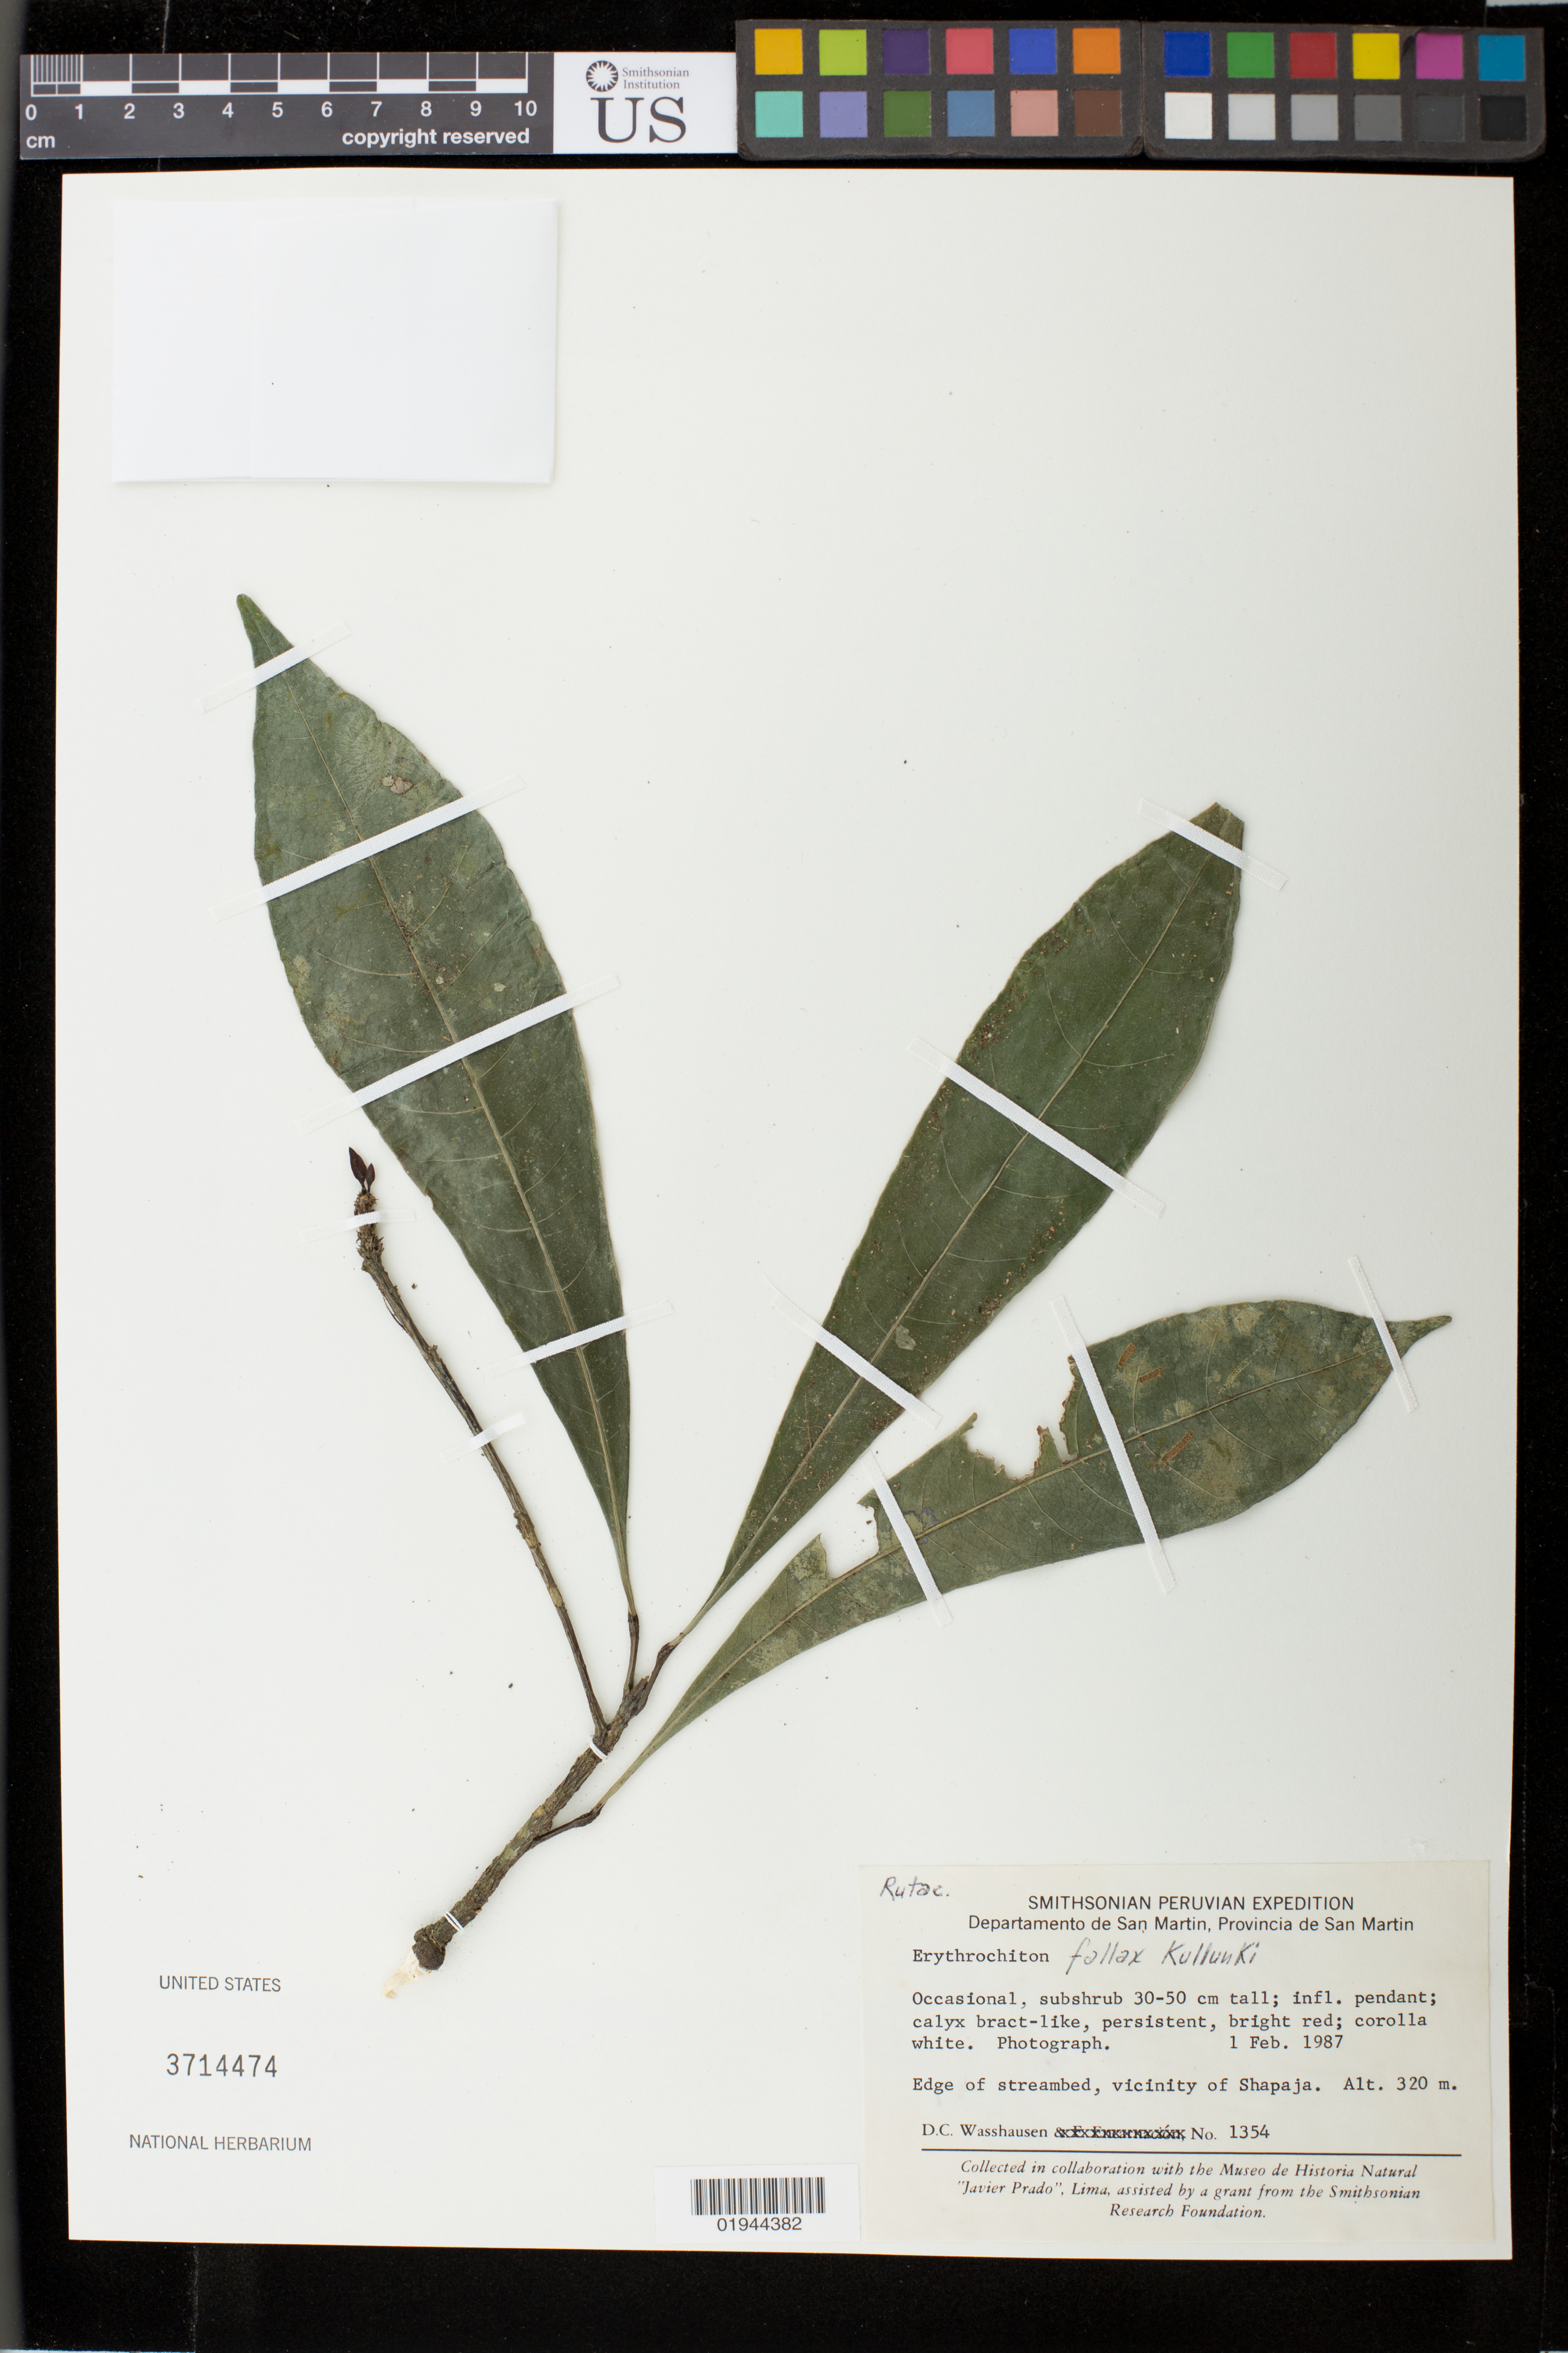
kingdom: Plantae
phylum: Tracheophyta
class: Magnoliopsida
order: Sapindales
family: Rutaceae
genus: Erythrochiton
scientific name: Erythrochiton fallax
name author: Kallunki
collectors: D. C. Wasshausen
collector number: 1354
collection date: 1987-02-01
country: Peru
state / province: San Martín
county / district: San Martín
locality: Edge of streambed, vicinity of Shapaja.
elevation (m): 320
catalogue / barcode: US 3714474